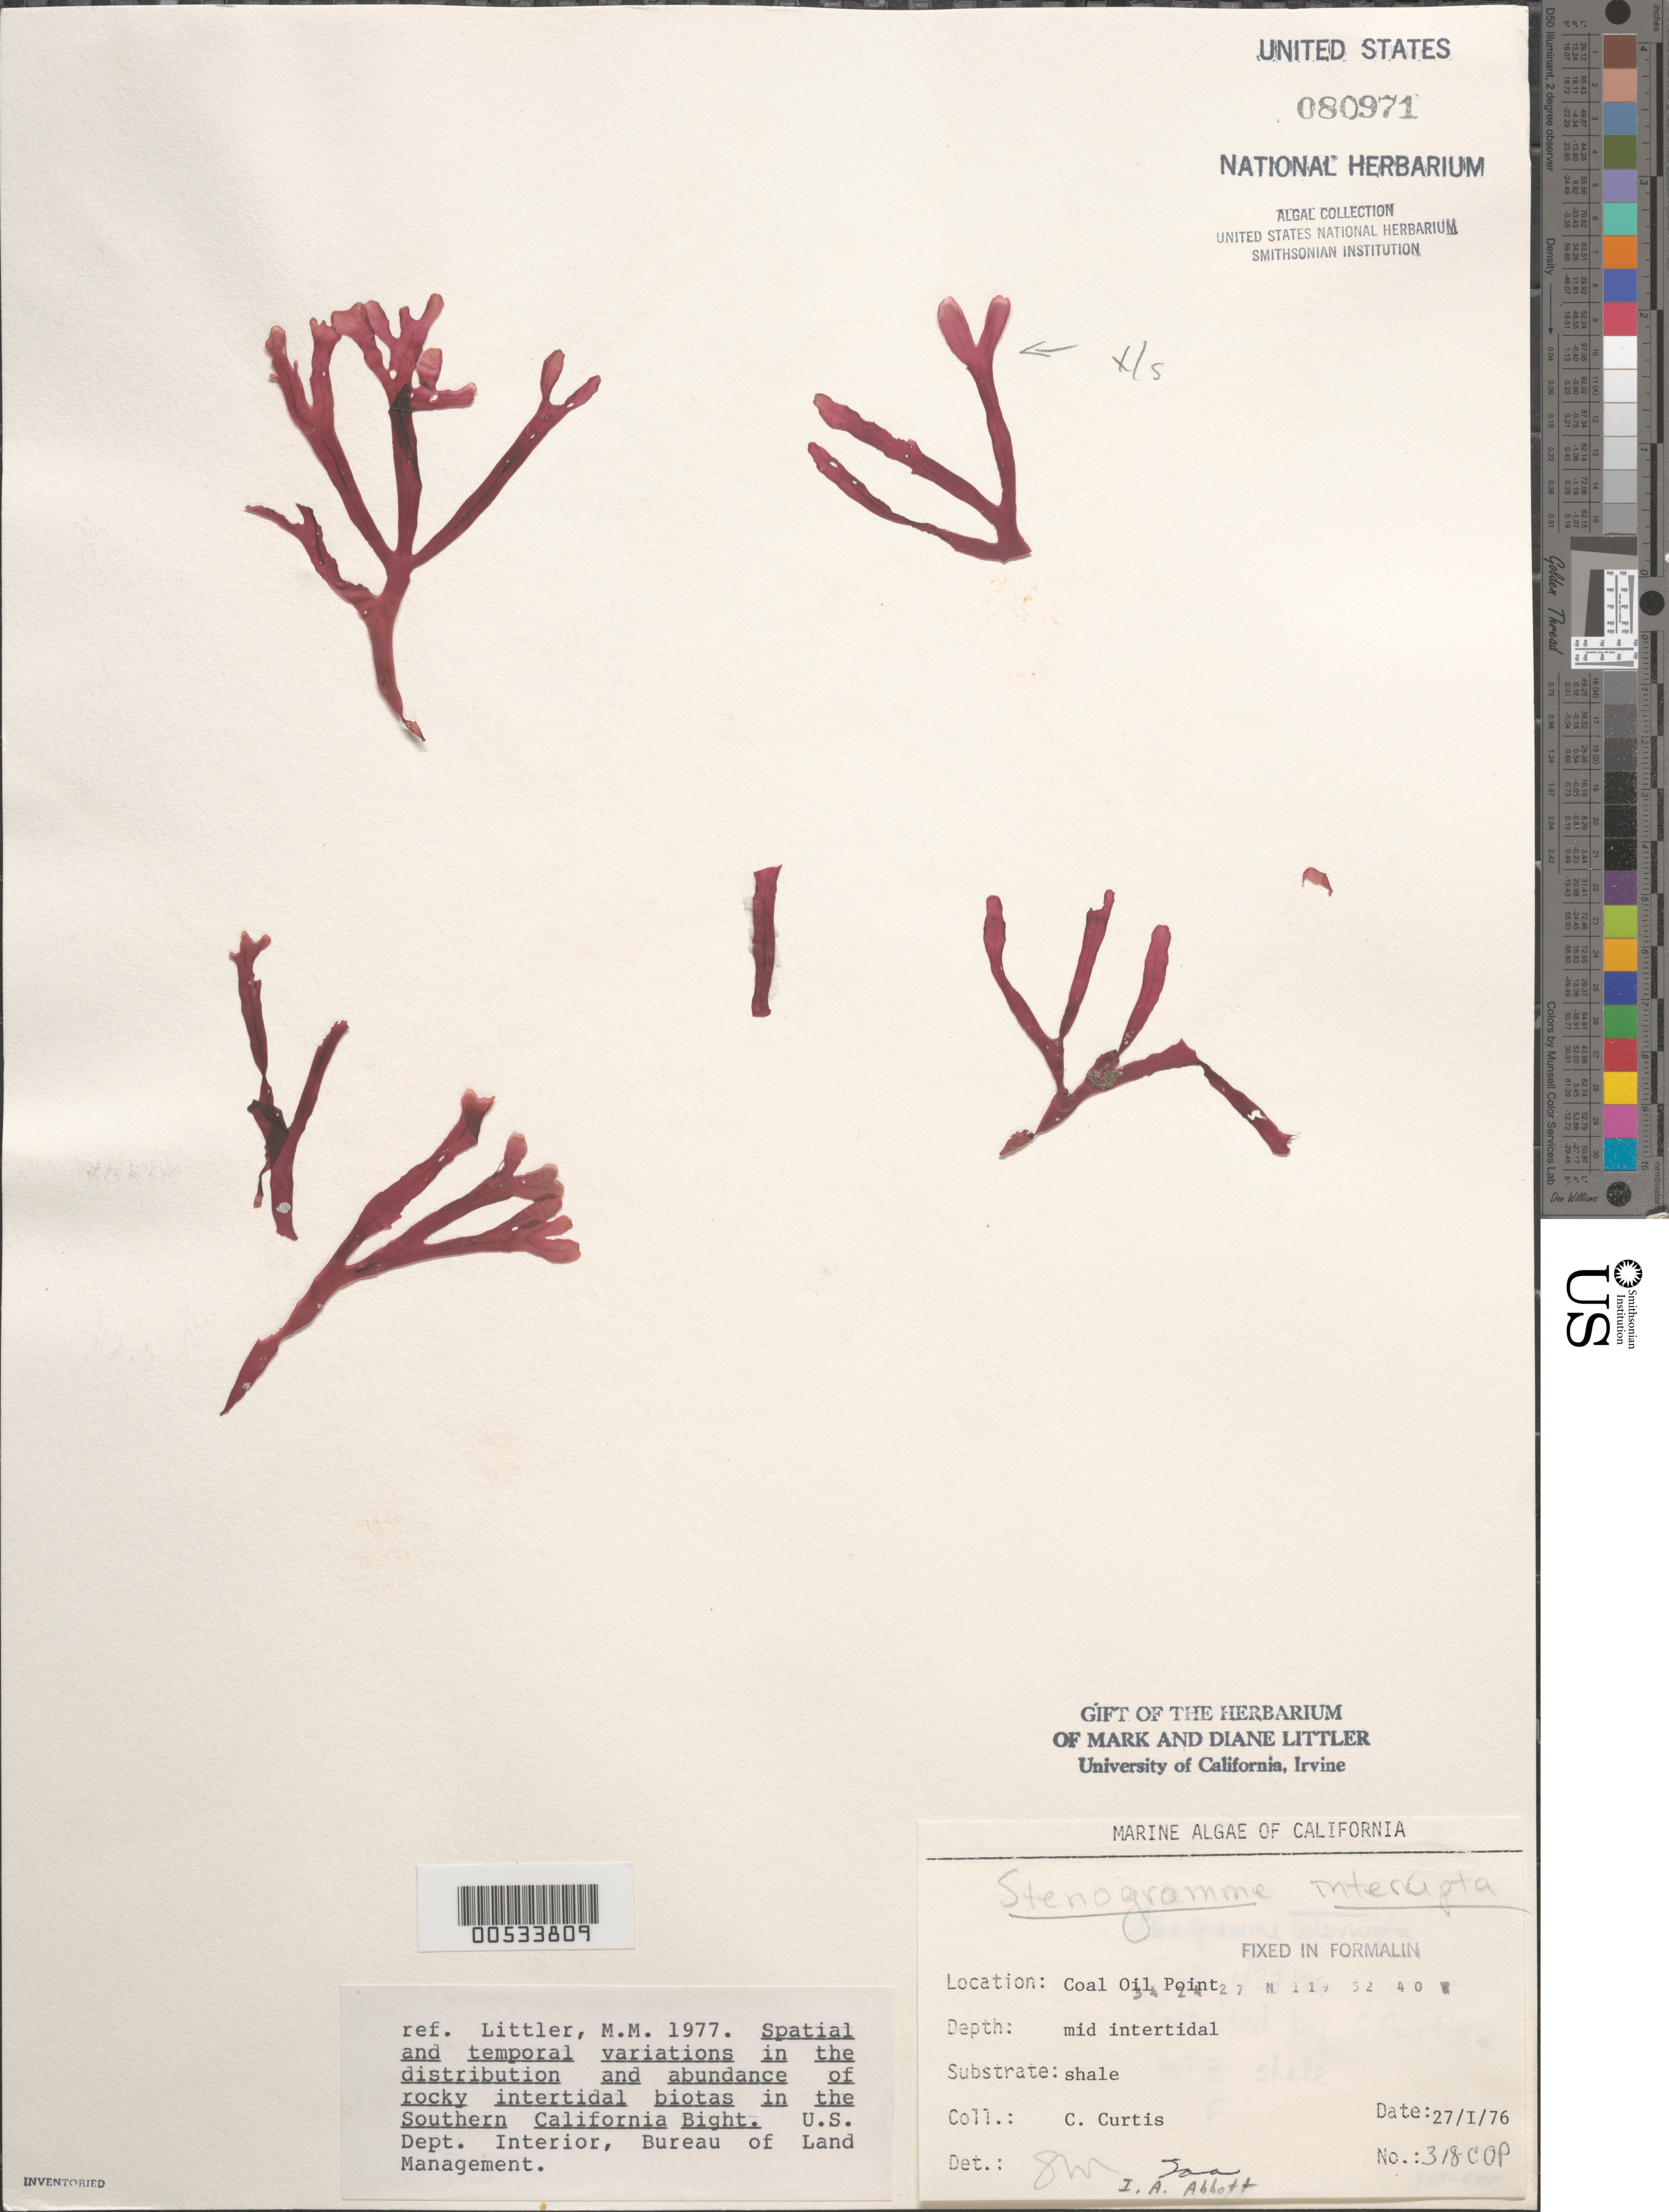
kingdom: Plantae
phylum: Rhodophyta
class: Florideophyceae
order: Gigartinales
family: Phyllophoraceae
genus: Stenogramma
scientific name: Stenogramma interruptum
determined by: Abbott, I. A.; Murray, S. N.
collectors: C. Curtis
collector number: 318-COP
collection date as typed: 27 Jan 1976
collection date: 1976-01-27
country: United States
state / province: California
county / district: Santa Barbara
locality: Coal Oil Point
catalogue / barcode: US 80971